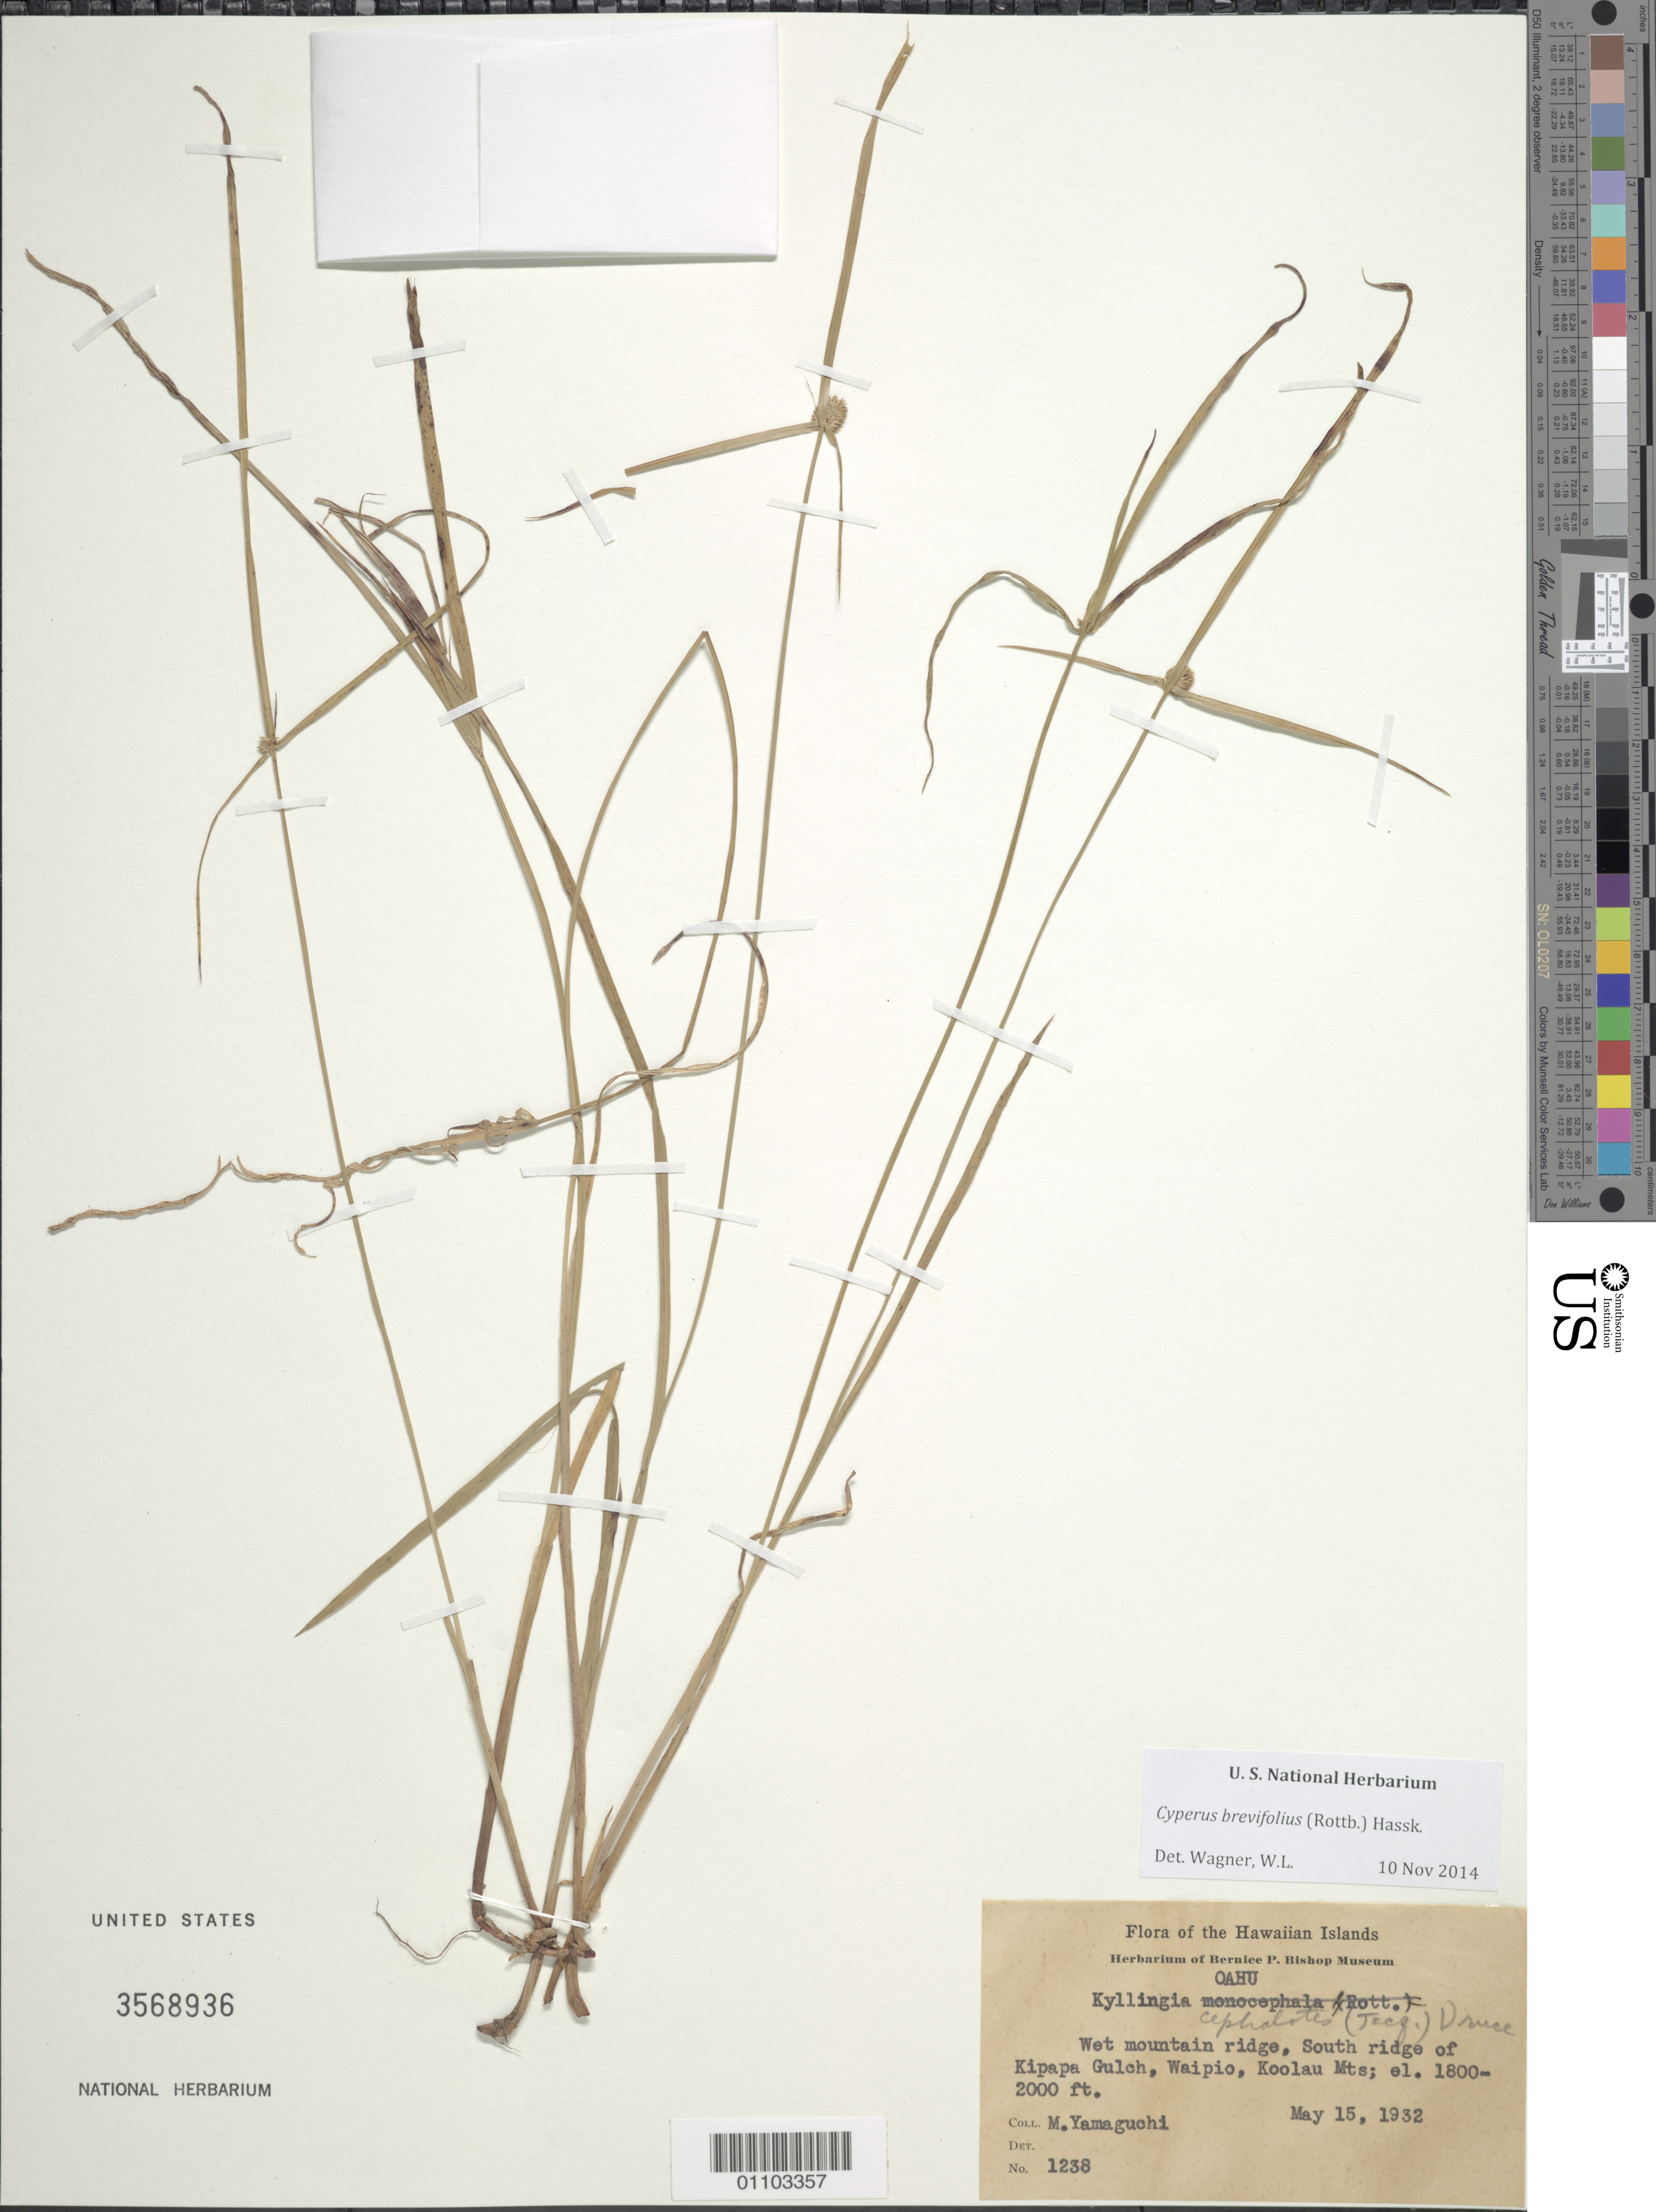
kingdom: Plantae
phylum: Tracheophyta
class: Liliopsida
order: Poales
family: Cyperaceae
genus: Cyperus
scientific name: Cyperus brevifolius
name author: (Rottb.) Hassk.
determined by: Wagner, W. L., (BOT), Smithsonian Institution - National Museum of Natural History (UNITED STATES)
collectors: M. Yamaguchi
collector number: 1238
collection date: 1932-05-15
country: United States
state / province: Hawaii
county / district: Honolulu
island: Oahu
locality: South ridge of Kipapa Gulch, Waipio, Koolau Mts.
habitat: Wet mountain ridge.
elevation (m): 549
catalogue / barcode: US 3568936